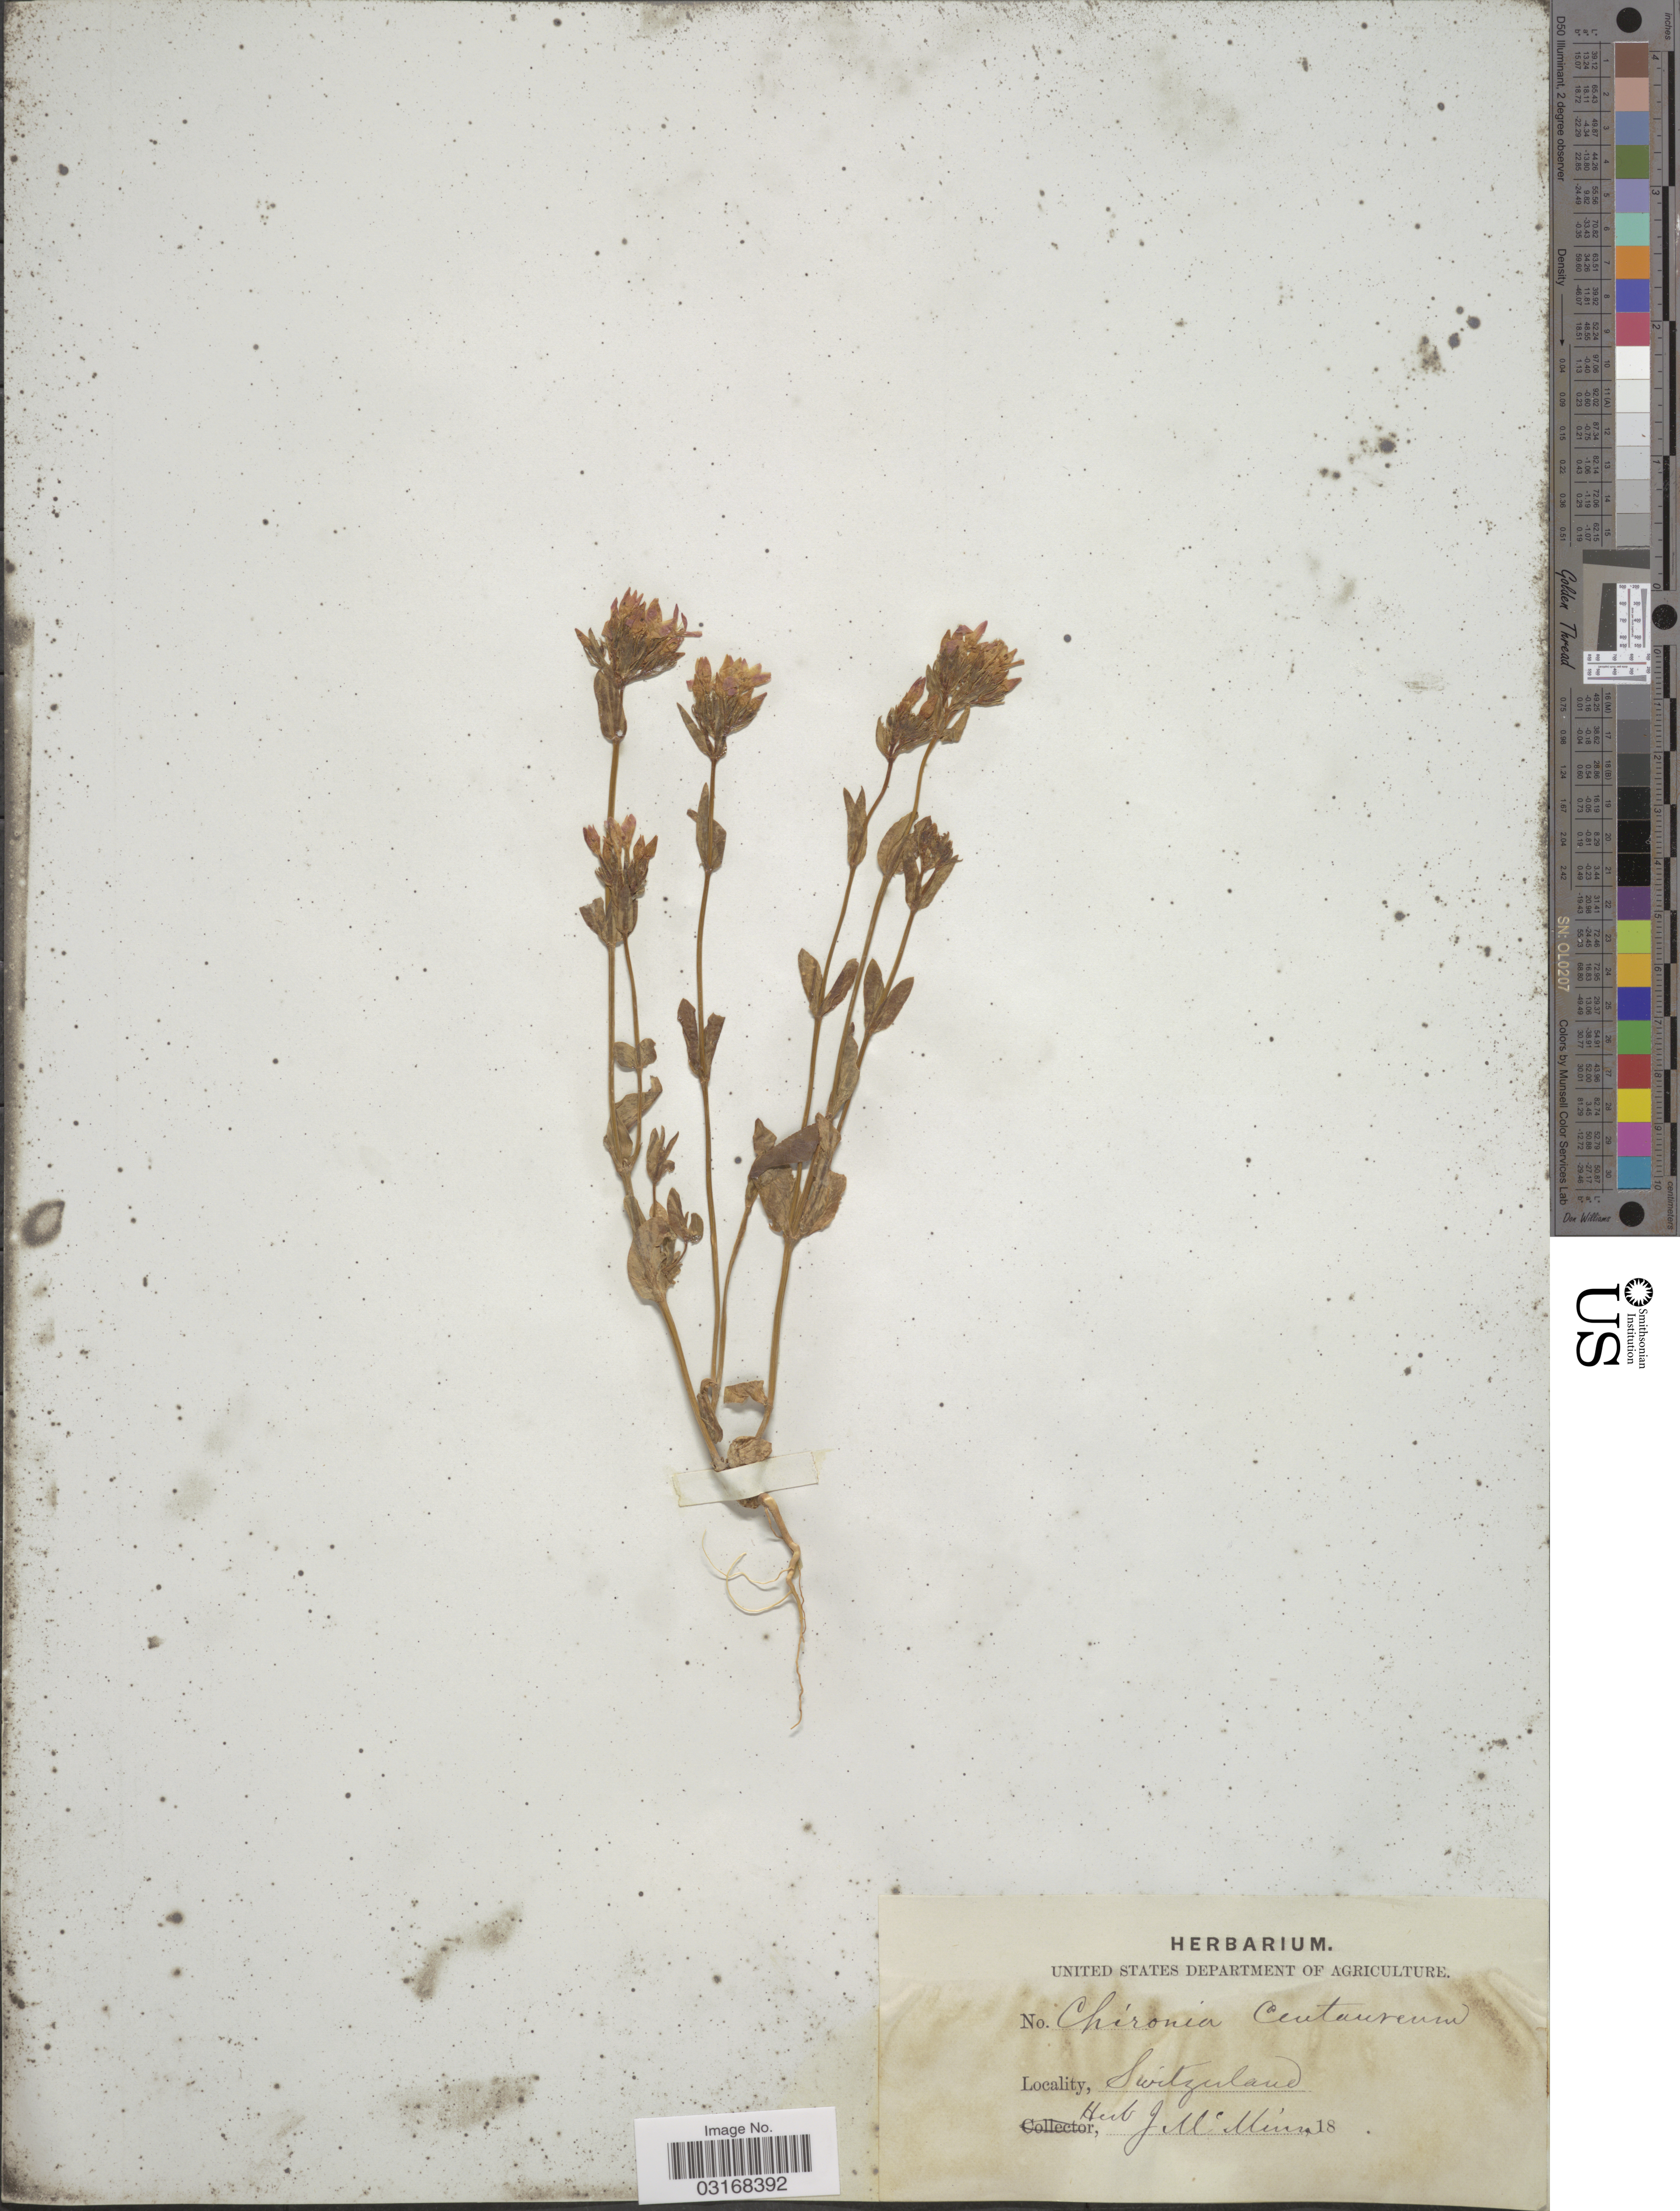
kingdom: Plantae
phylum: Tracheophyta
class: Magnoliopsida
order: Gentianales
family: Gentianaceae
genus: Chironia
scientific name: Chironia centaurium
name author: (L.) F.W. Schmidt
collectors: Ex herb. J. McMinn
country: Switzerland